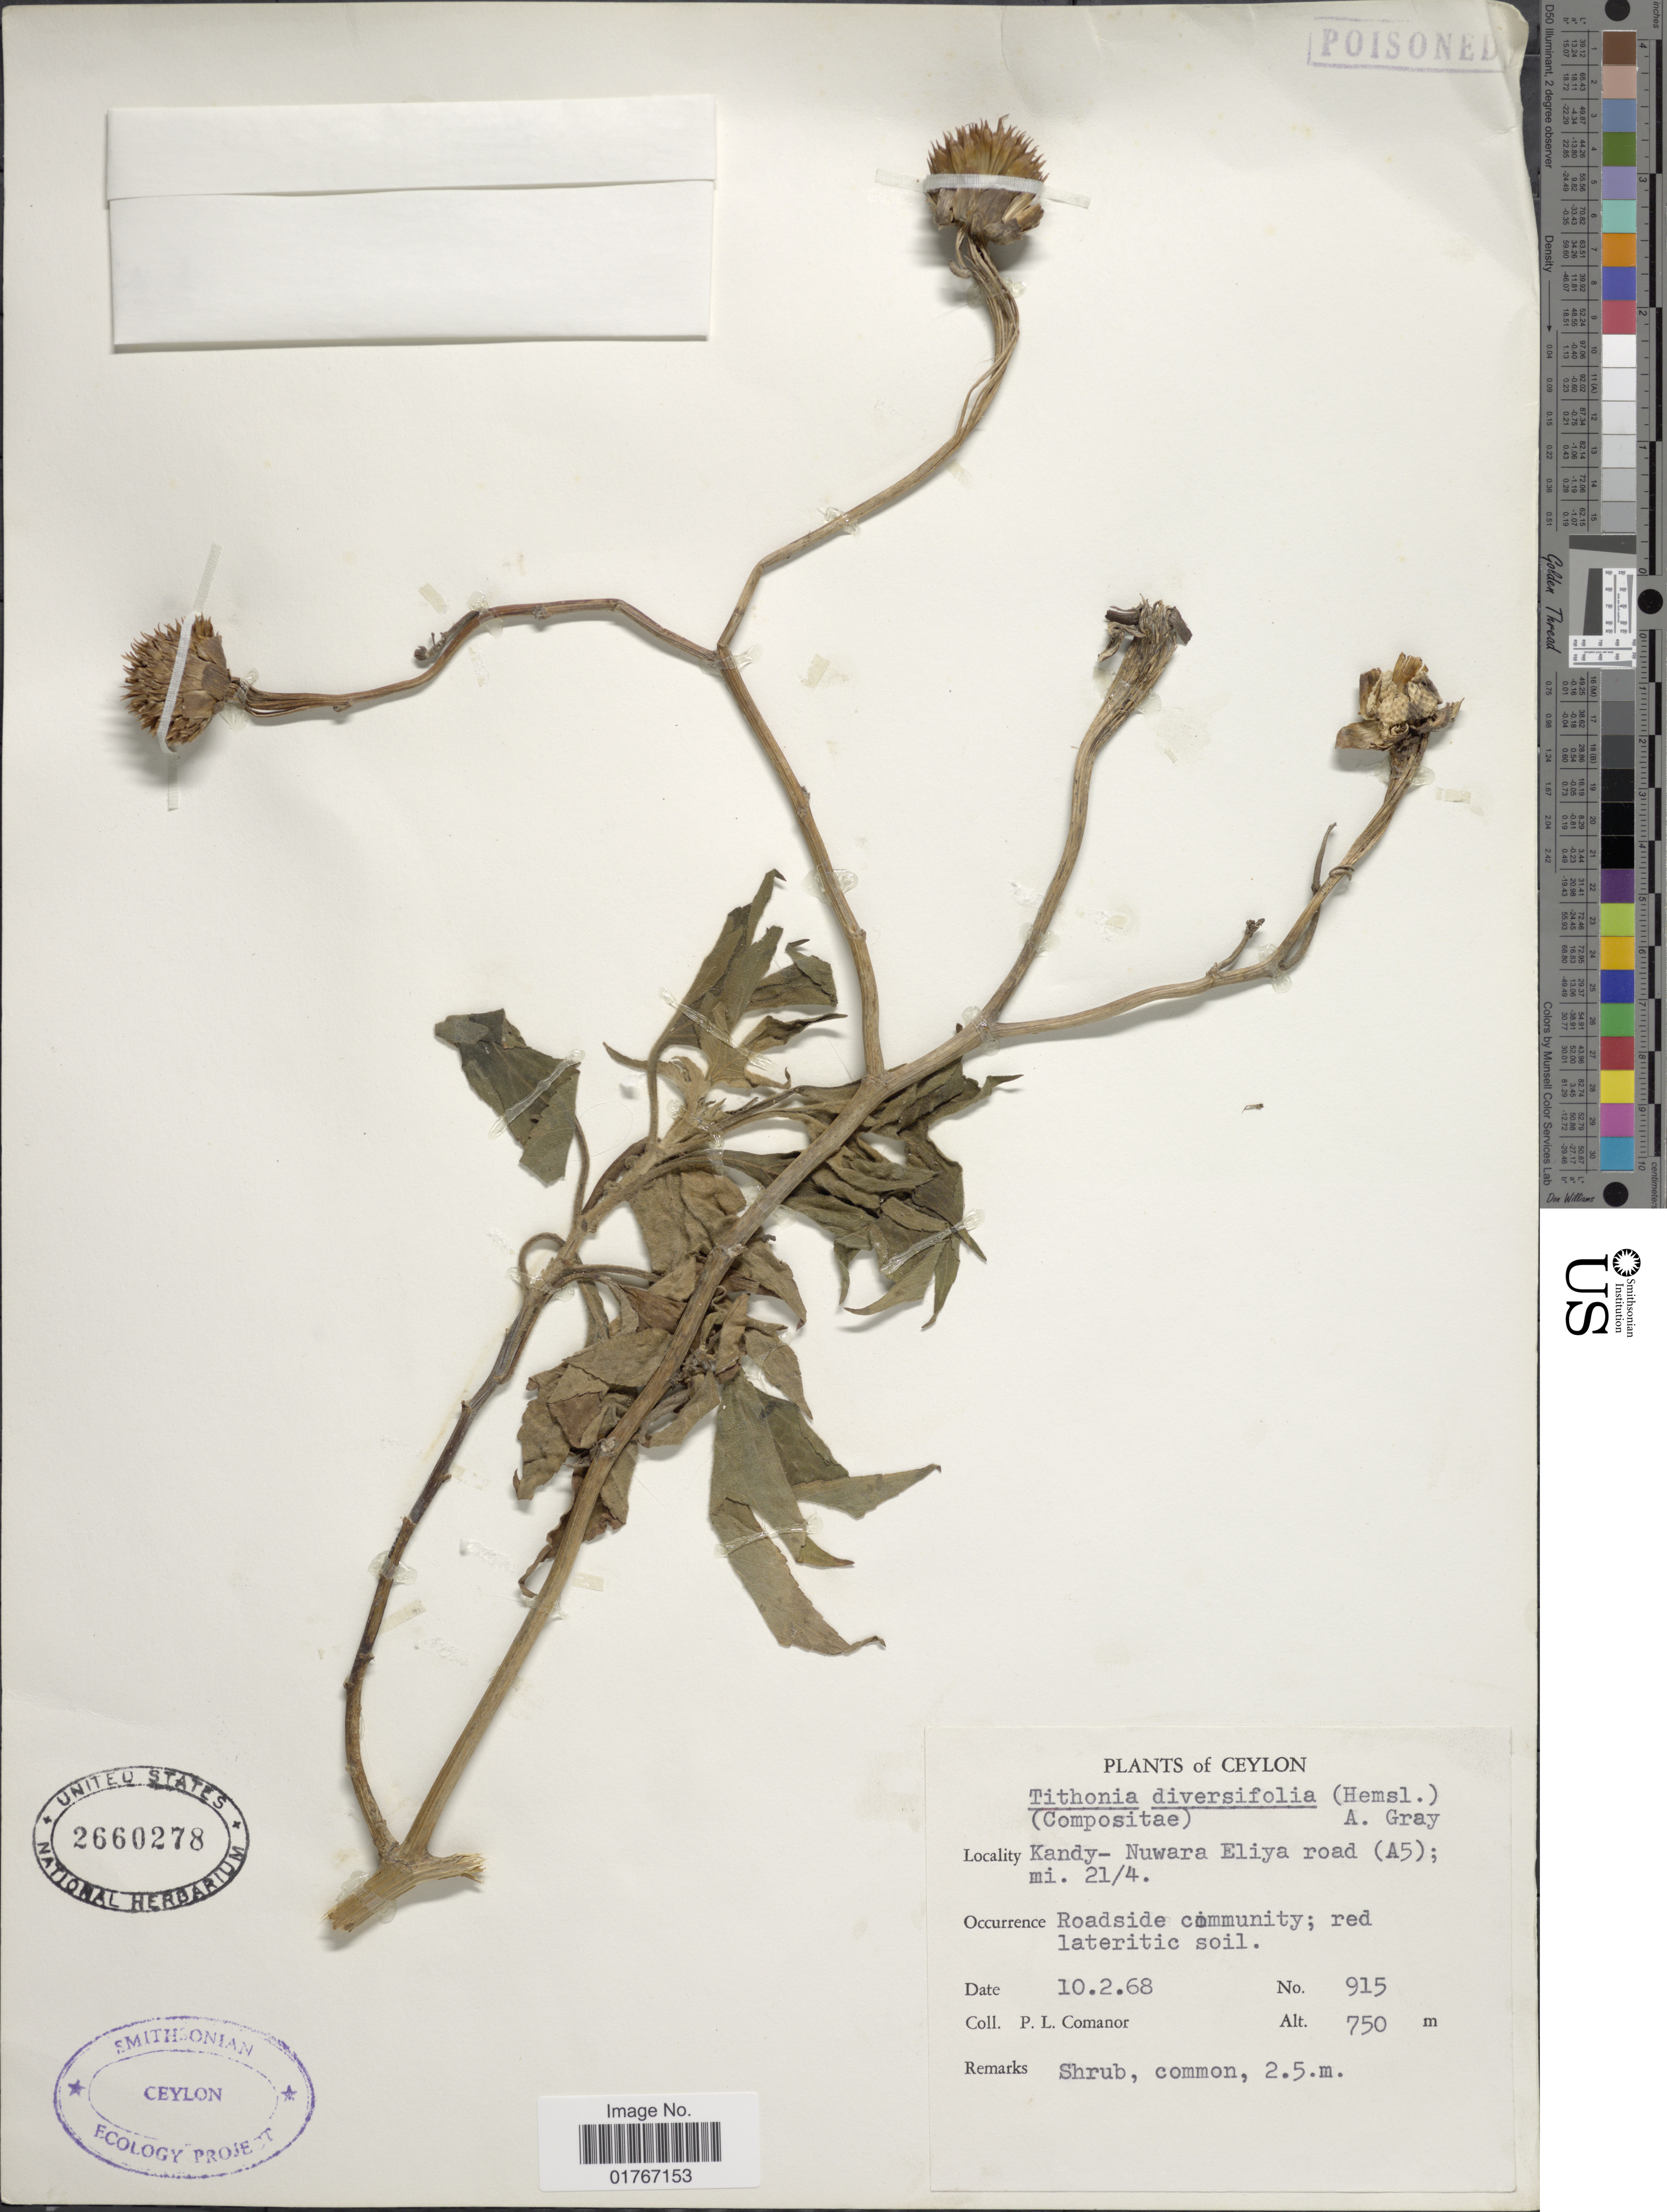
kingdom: Plantae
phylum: Tracheophyta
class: Magnoliopsida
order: Asterales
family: Asteraceae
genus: Tithonia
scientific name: Tithonia diversifolia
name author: (Hemsl.) A. Gray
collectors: P. Comanor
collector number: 915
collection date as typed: Transcribed d/m/y: 10/2/68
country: Sri Lanka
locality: Ceylon, Kandy-Nuwara Eliya road (A5); mi. 21/4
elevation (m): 750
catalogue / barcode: US 2660278